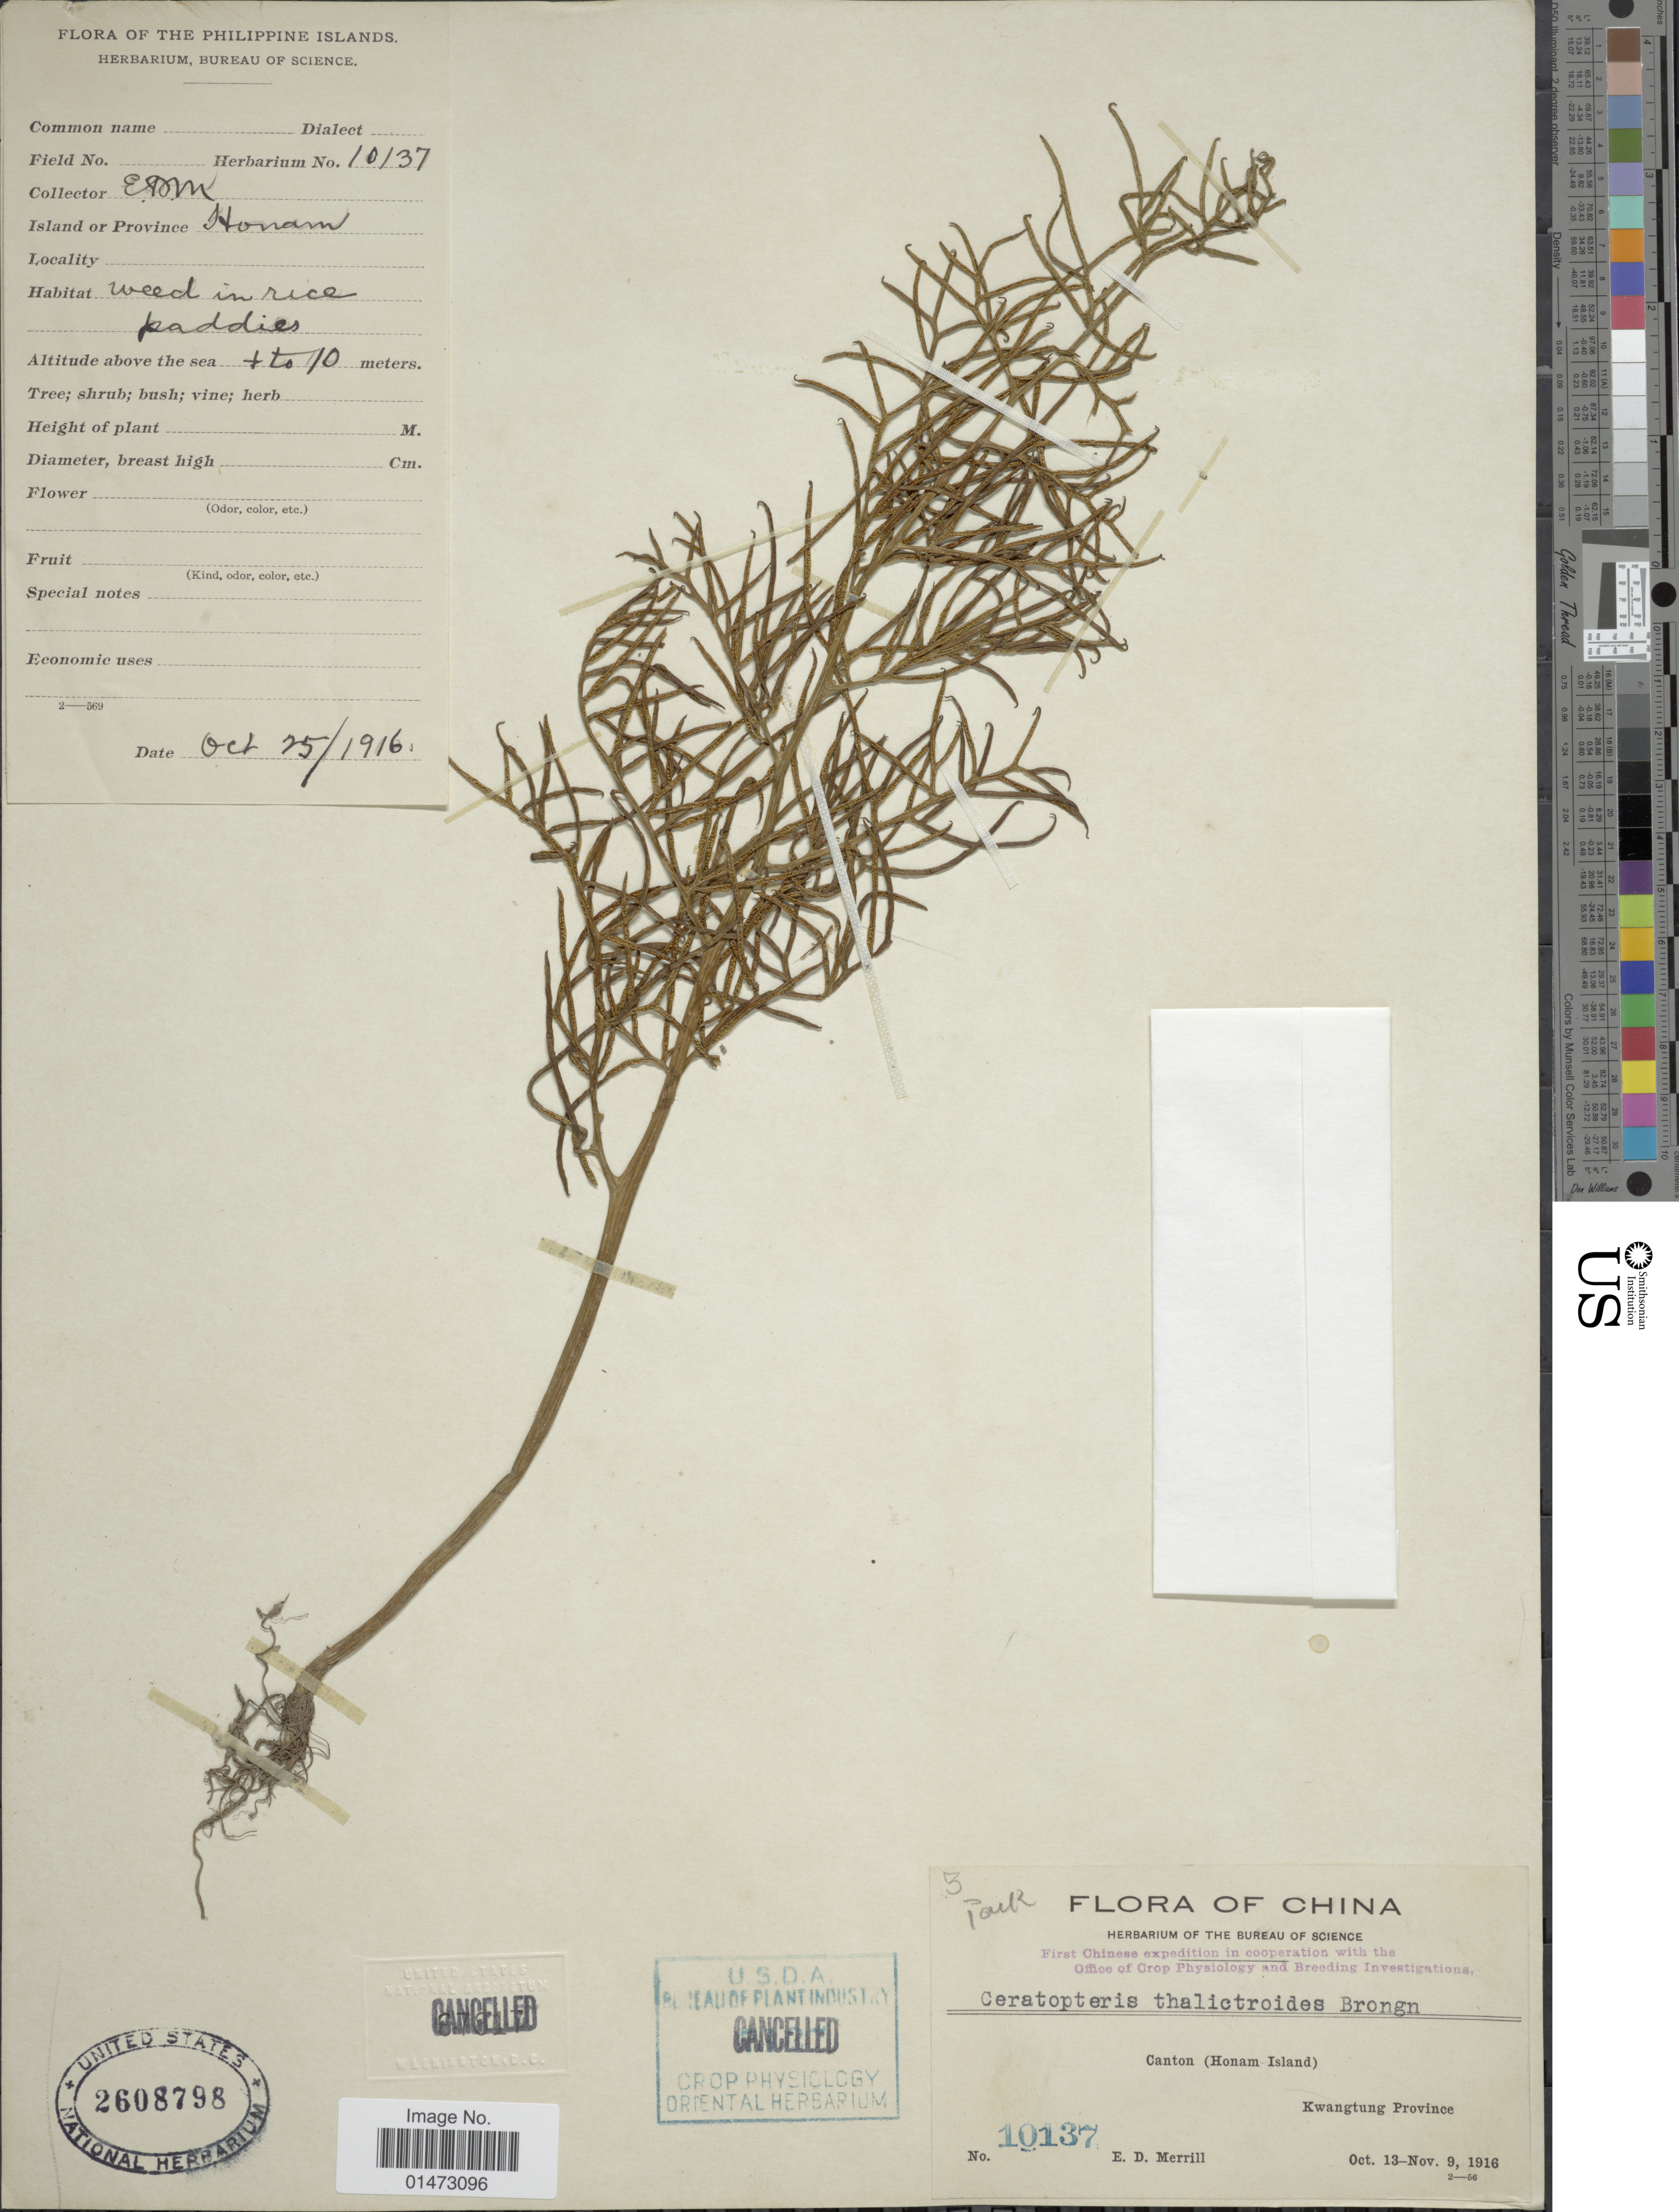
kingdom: Plantae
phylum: Tracheophyta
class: Polypodiopsida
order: Polypodiales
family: Pteridaceae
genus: Ceratopteris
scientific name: Ceratopteris thalictroides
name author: (L.) Brongn.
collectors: E. D. Merrill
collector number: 10137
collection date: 1916-10-13/1916-11-09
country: China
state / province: Guangdong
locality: Canton (Honam Island), Kwangtung Province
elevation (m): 10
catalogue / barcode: US 2608798